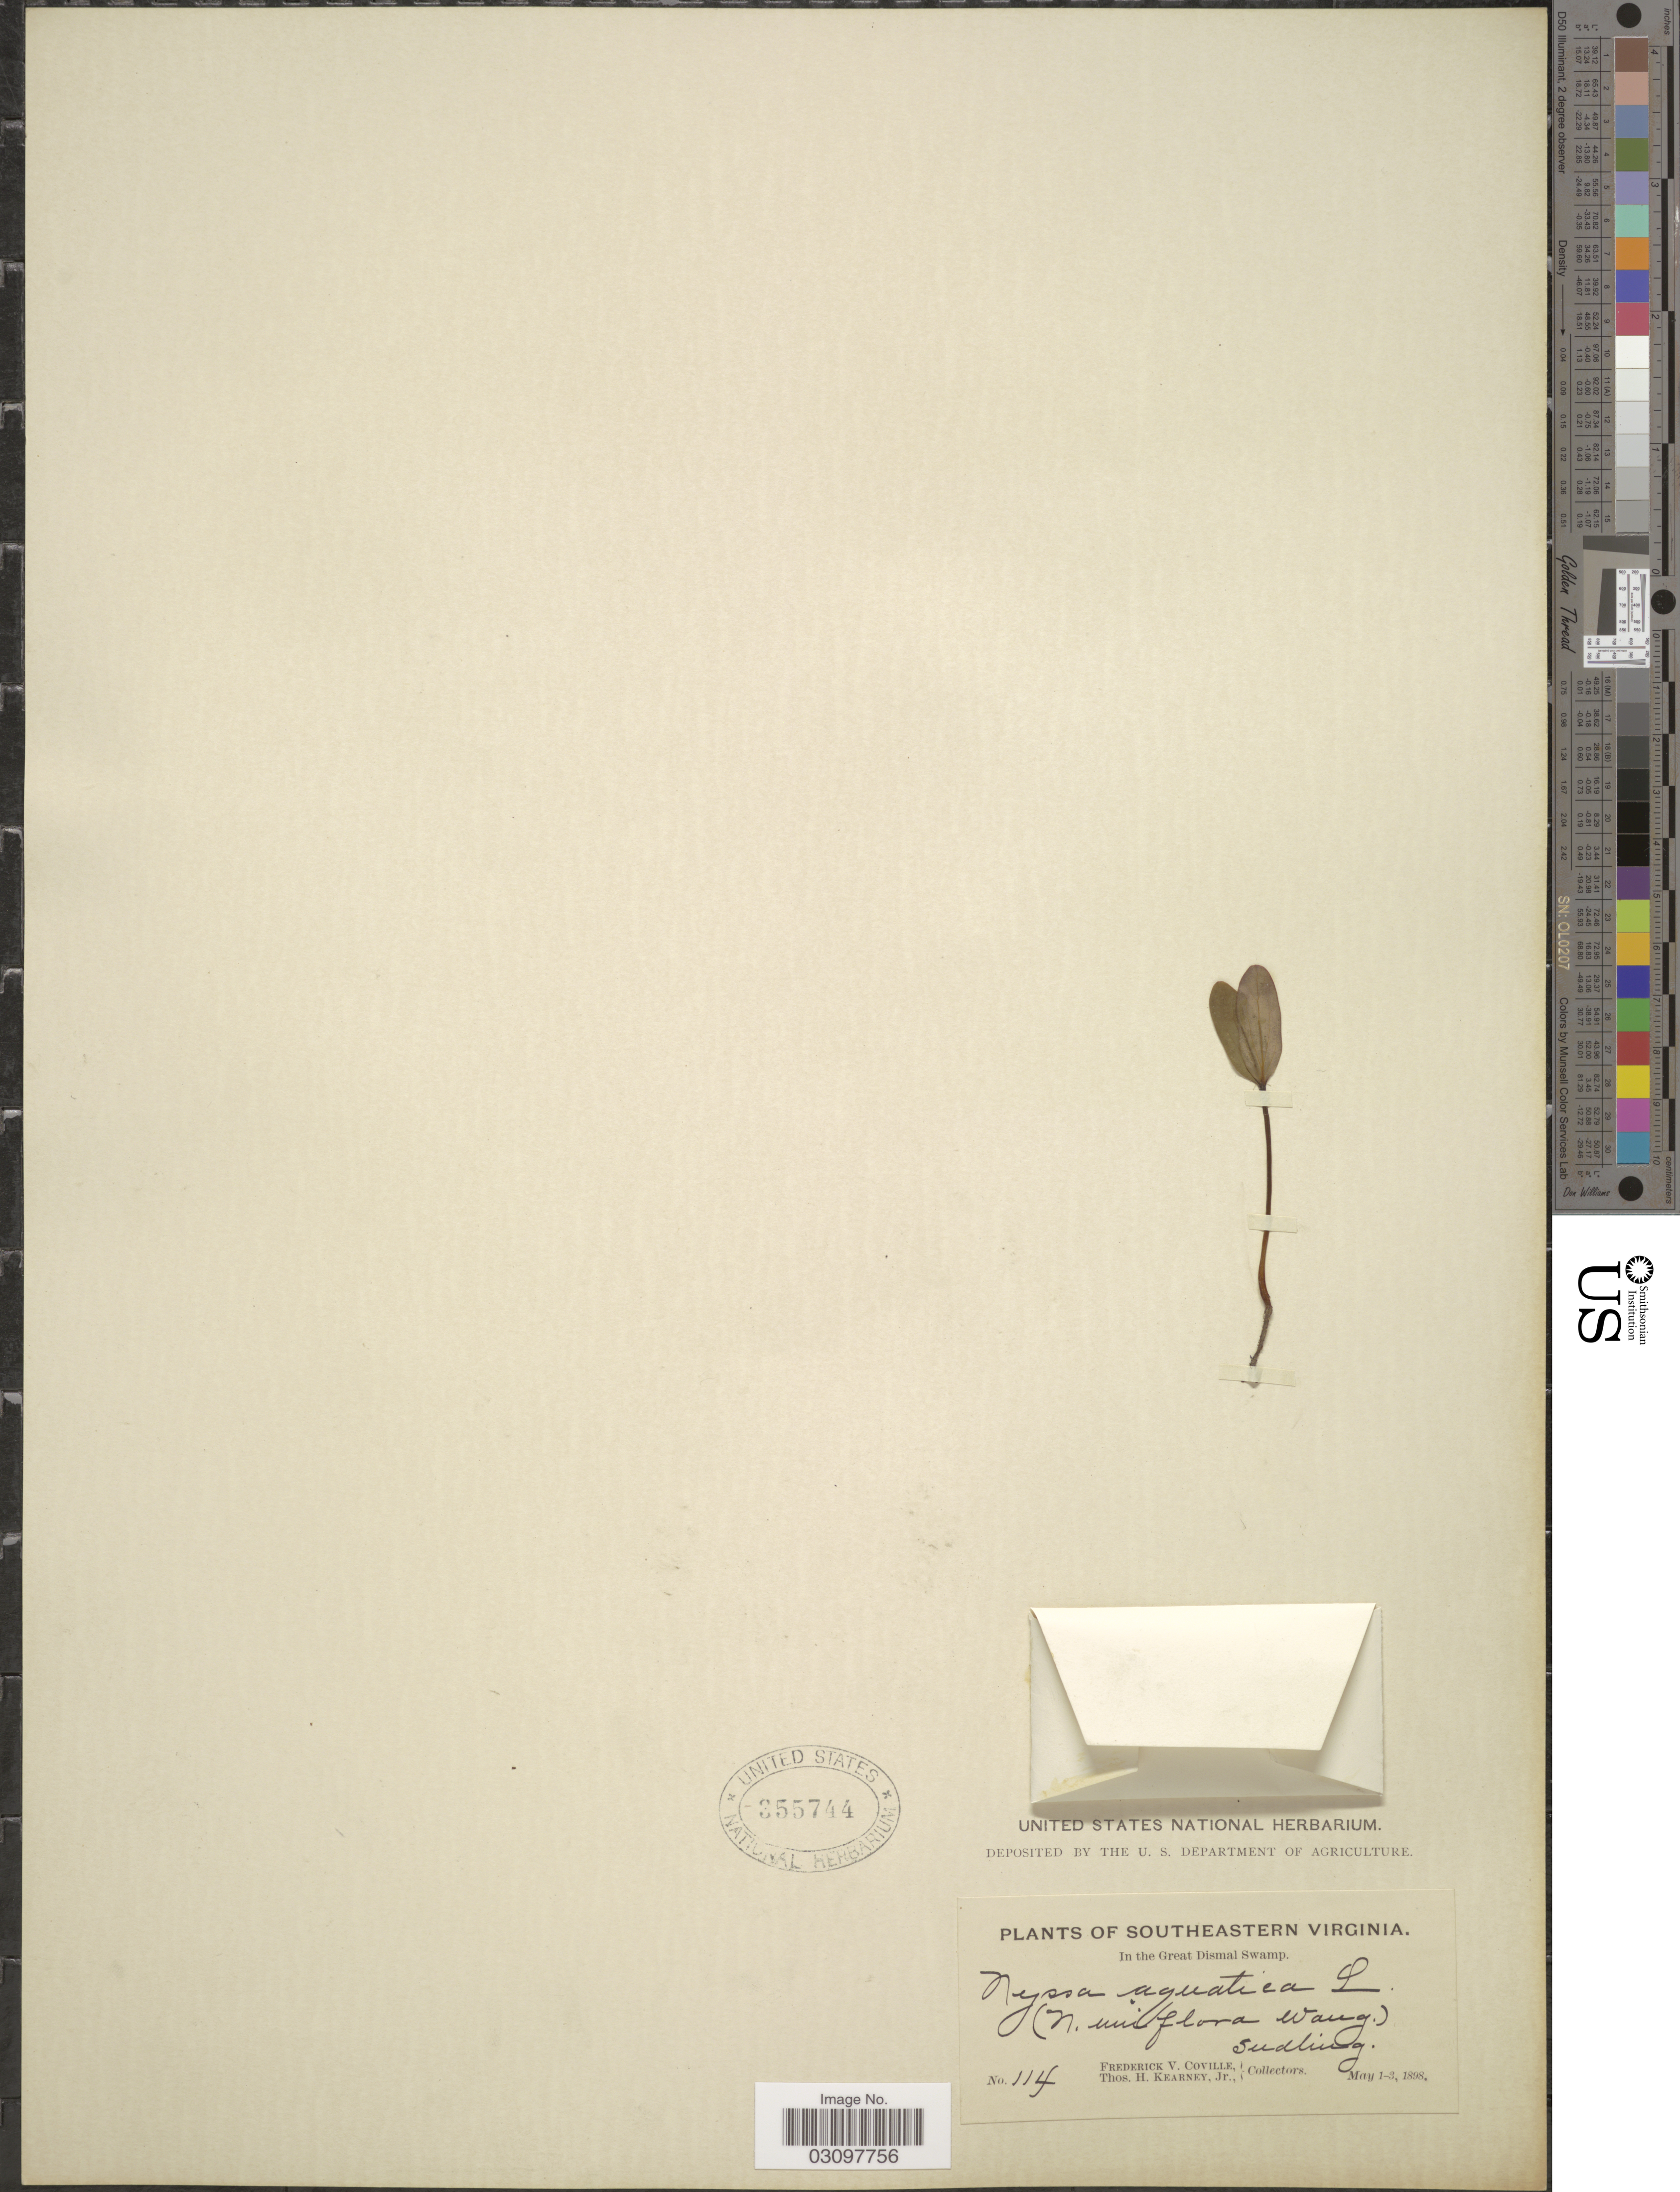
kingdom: Plantae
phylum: Tracheophyta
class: Magnoliopsida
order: Cornales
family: Nyssaceae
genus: Nyssa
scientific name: Nyssa aquatica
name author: L.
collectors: F. V. Coville & T. H. Kearney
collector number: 114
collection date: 1898-05-01/1898-05-03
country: United States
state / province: Virginia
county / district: City of Chesapeake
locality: Southeastern Virginia. In the Great Dismal Swamp.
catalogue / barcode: US 355744